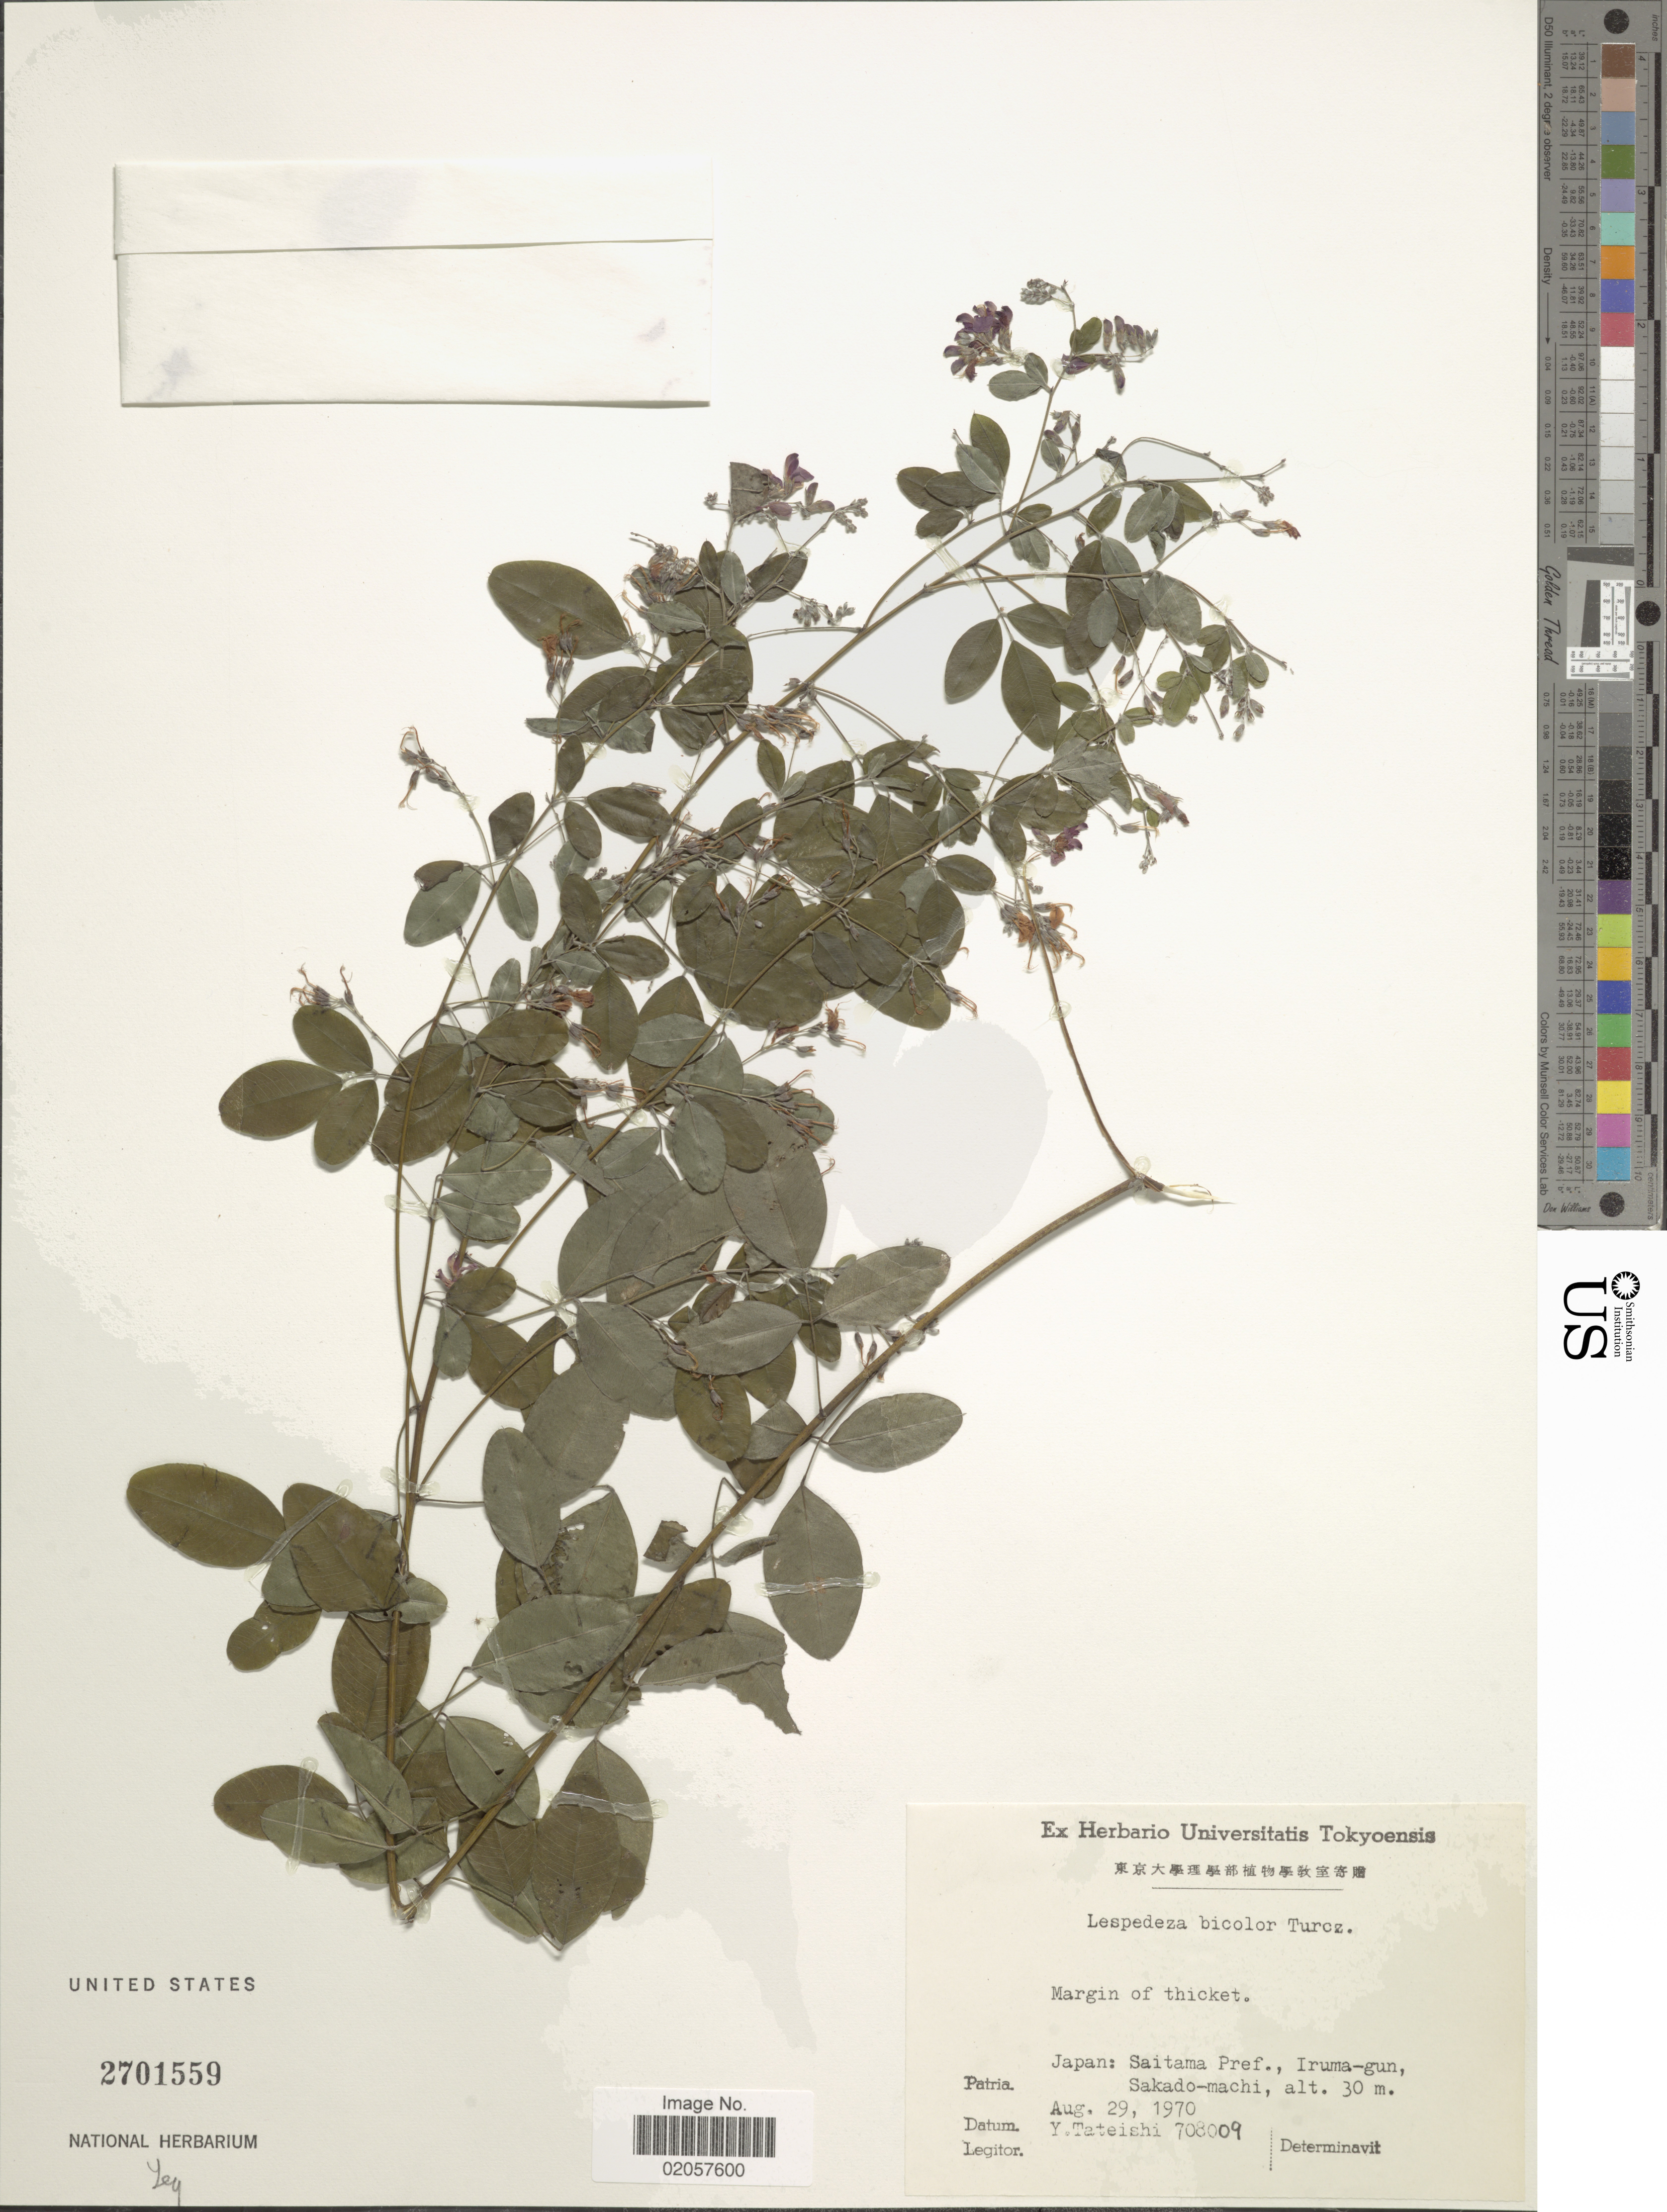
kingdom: Plantae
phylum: Tracheophyta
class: Magnoliopsida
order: Fabales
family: Fabaceae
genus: Lespedeza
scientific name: Lespedeza bicolor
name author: Turcz.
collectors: Y. Tateishi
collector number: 708009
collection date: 1970-08-25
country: Japan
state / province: Saitama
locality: Iruma-gun, Sakado-machi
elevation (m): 30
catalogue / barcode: US 2701559